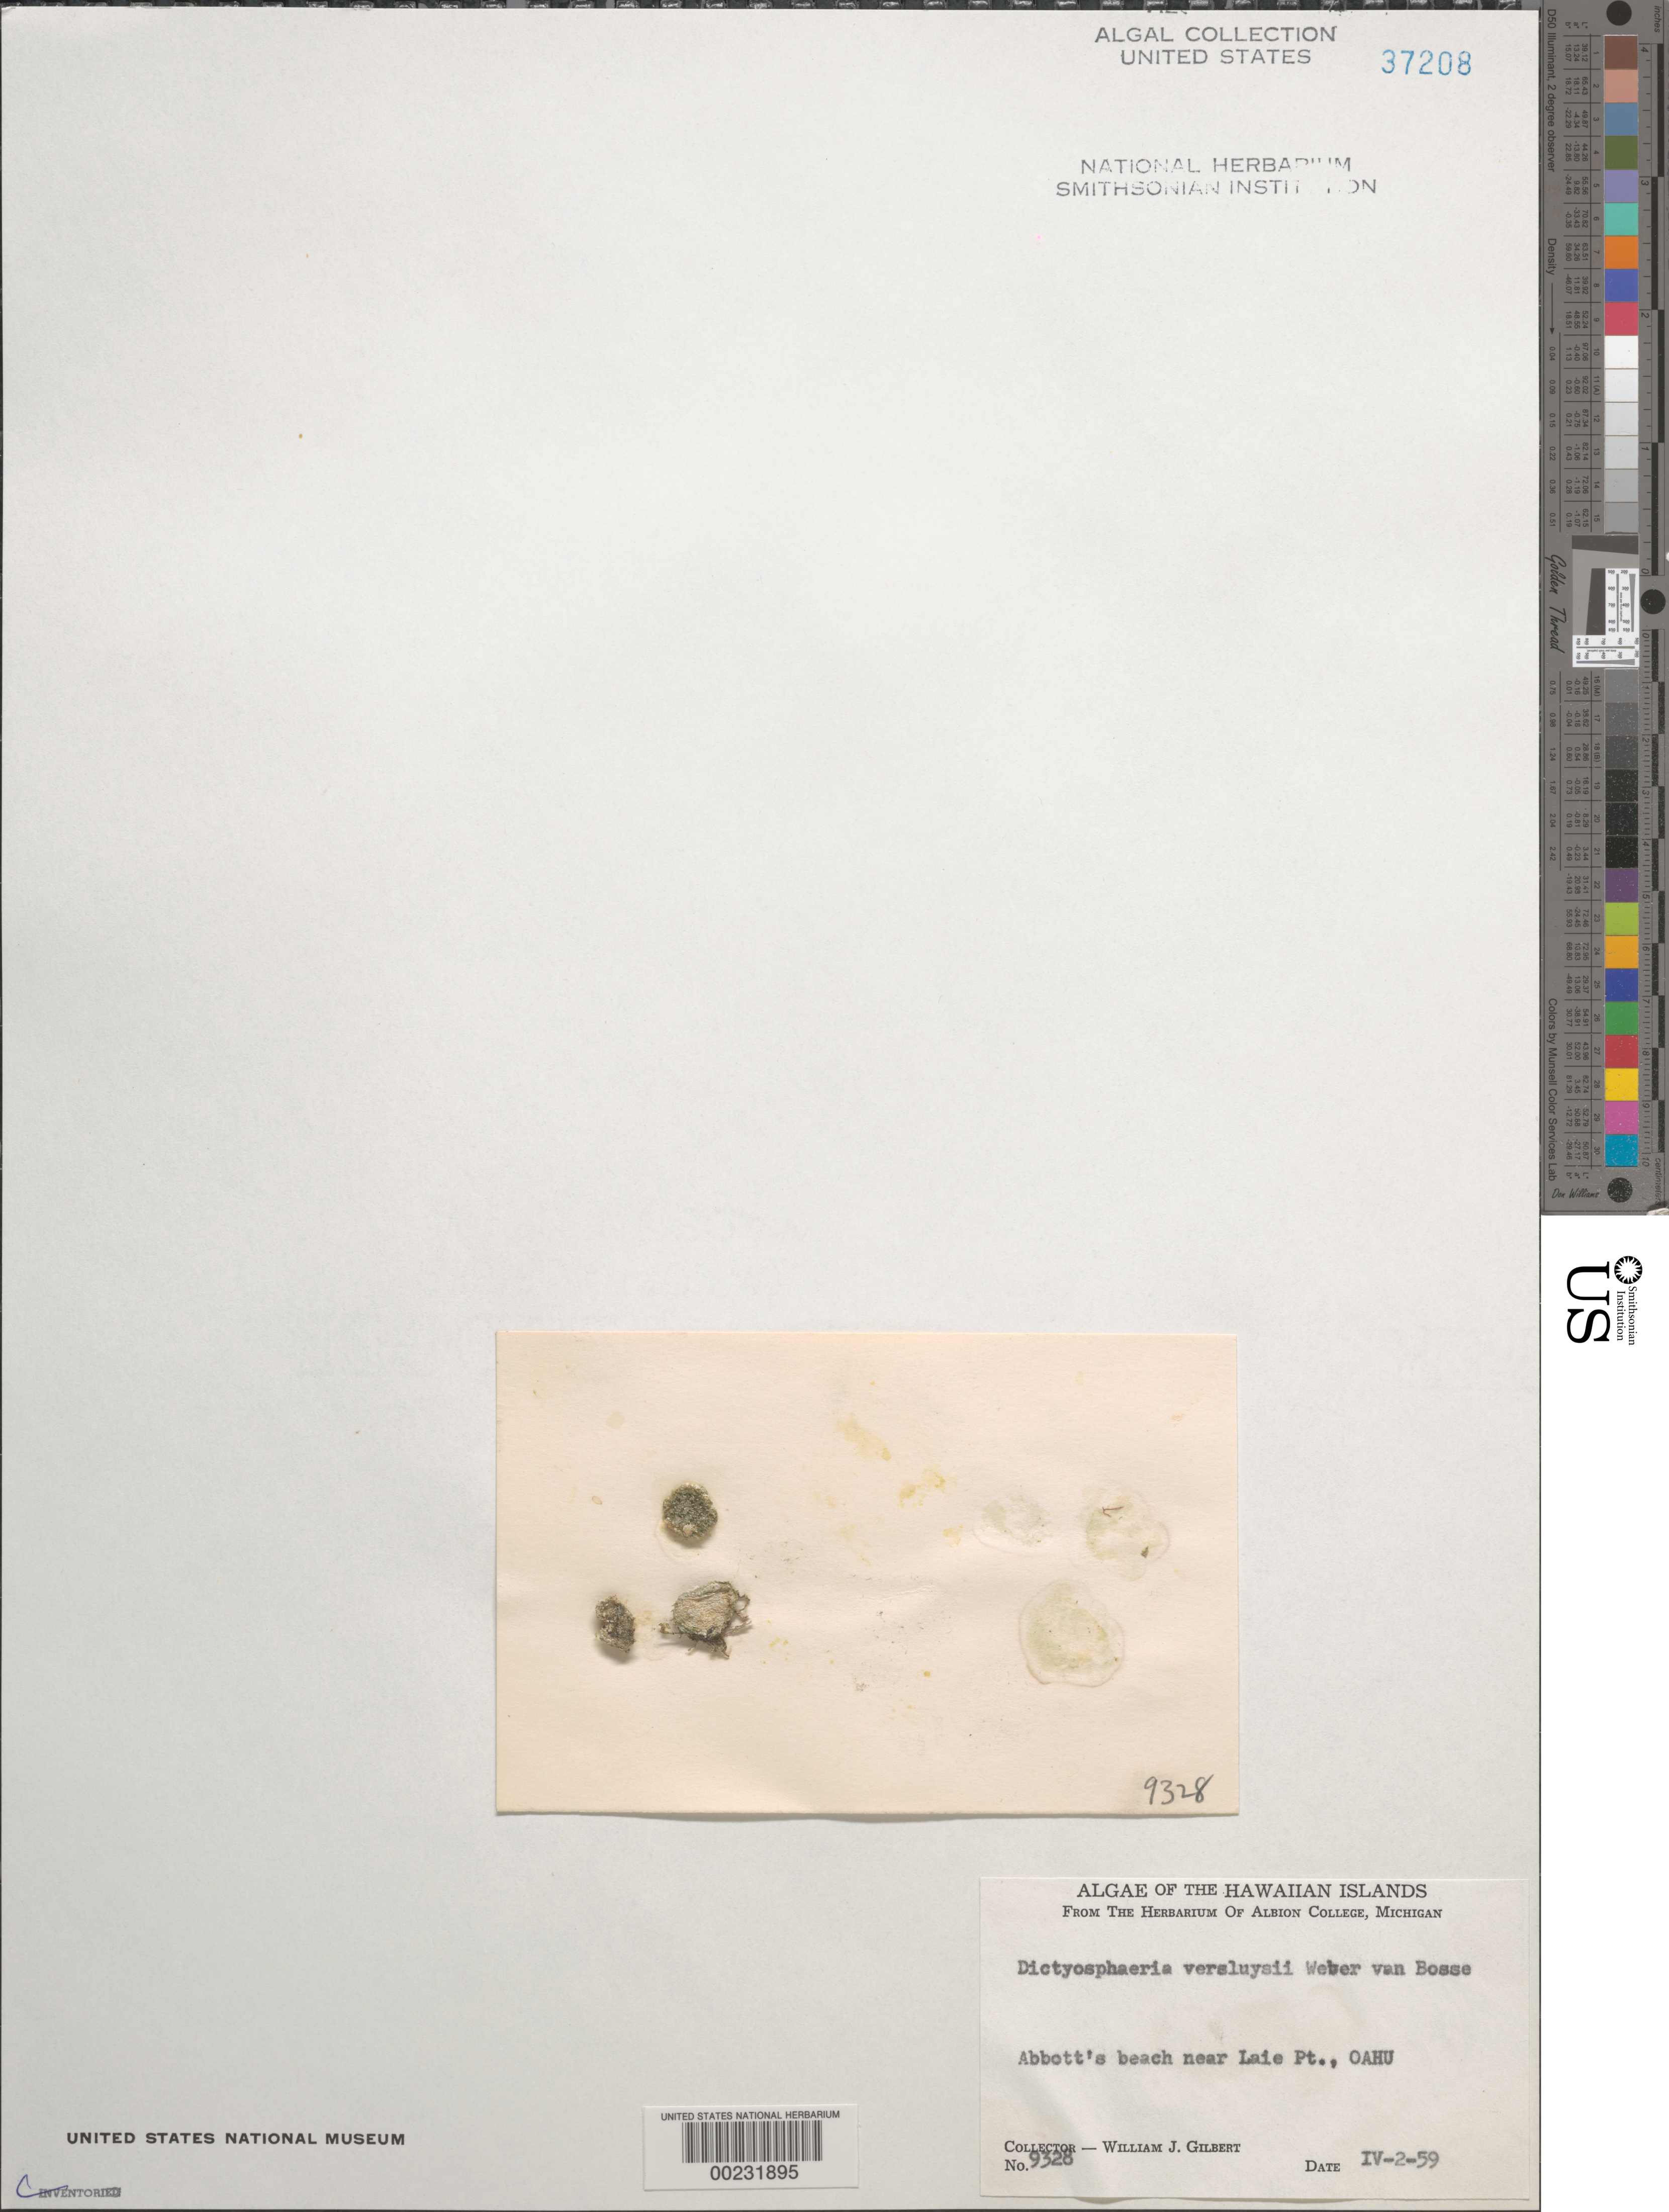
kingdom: Plantae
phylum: Chlorophyta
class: Ulvophyceae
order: Siphonocladales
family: Siphonocladaceae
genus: Dictyosphaeria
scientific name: Dictyosphaeria versluysii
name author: Weber Bosse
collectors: W. J. Gilbert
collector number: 9328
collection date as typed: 02 Apr 1959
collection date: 1959-04-02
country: United States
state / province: Hawaii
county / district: Honolulu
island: Oahu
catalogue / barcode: US 37208